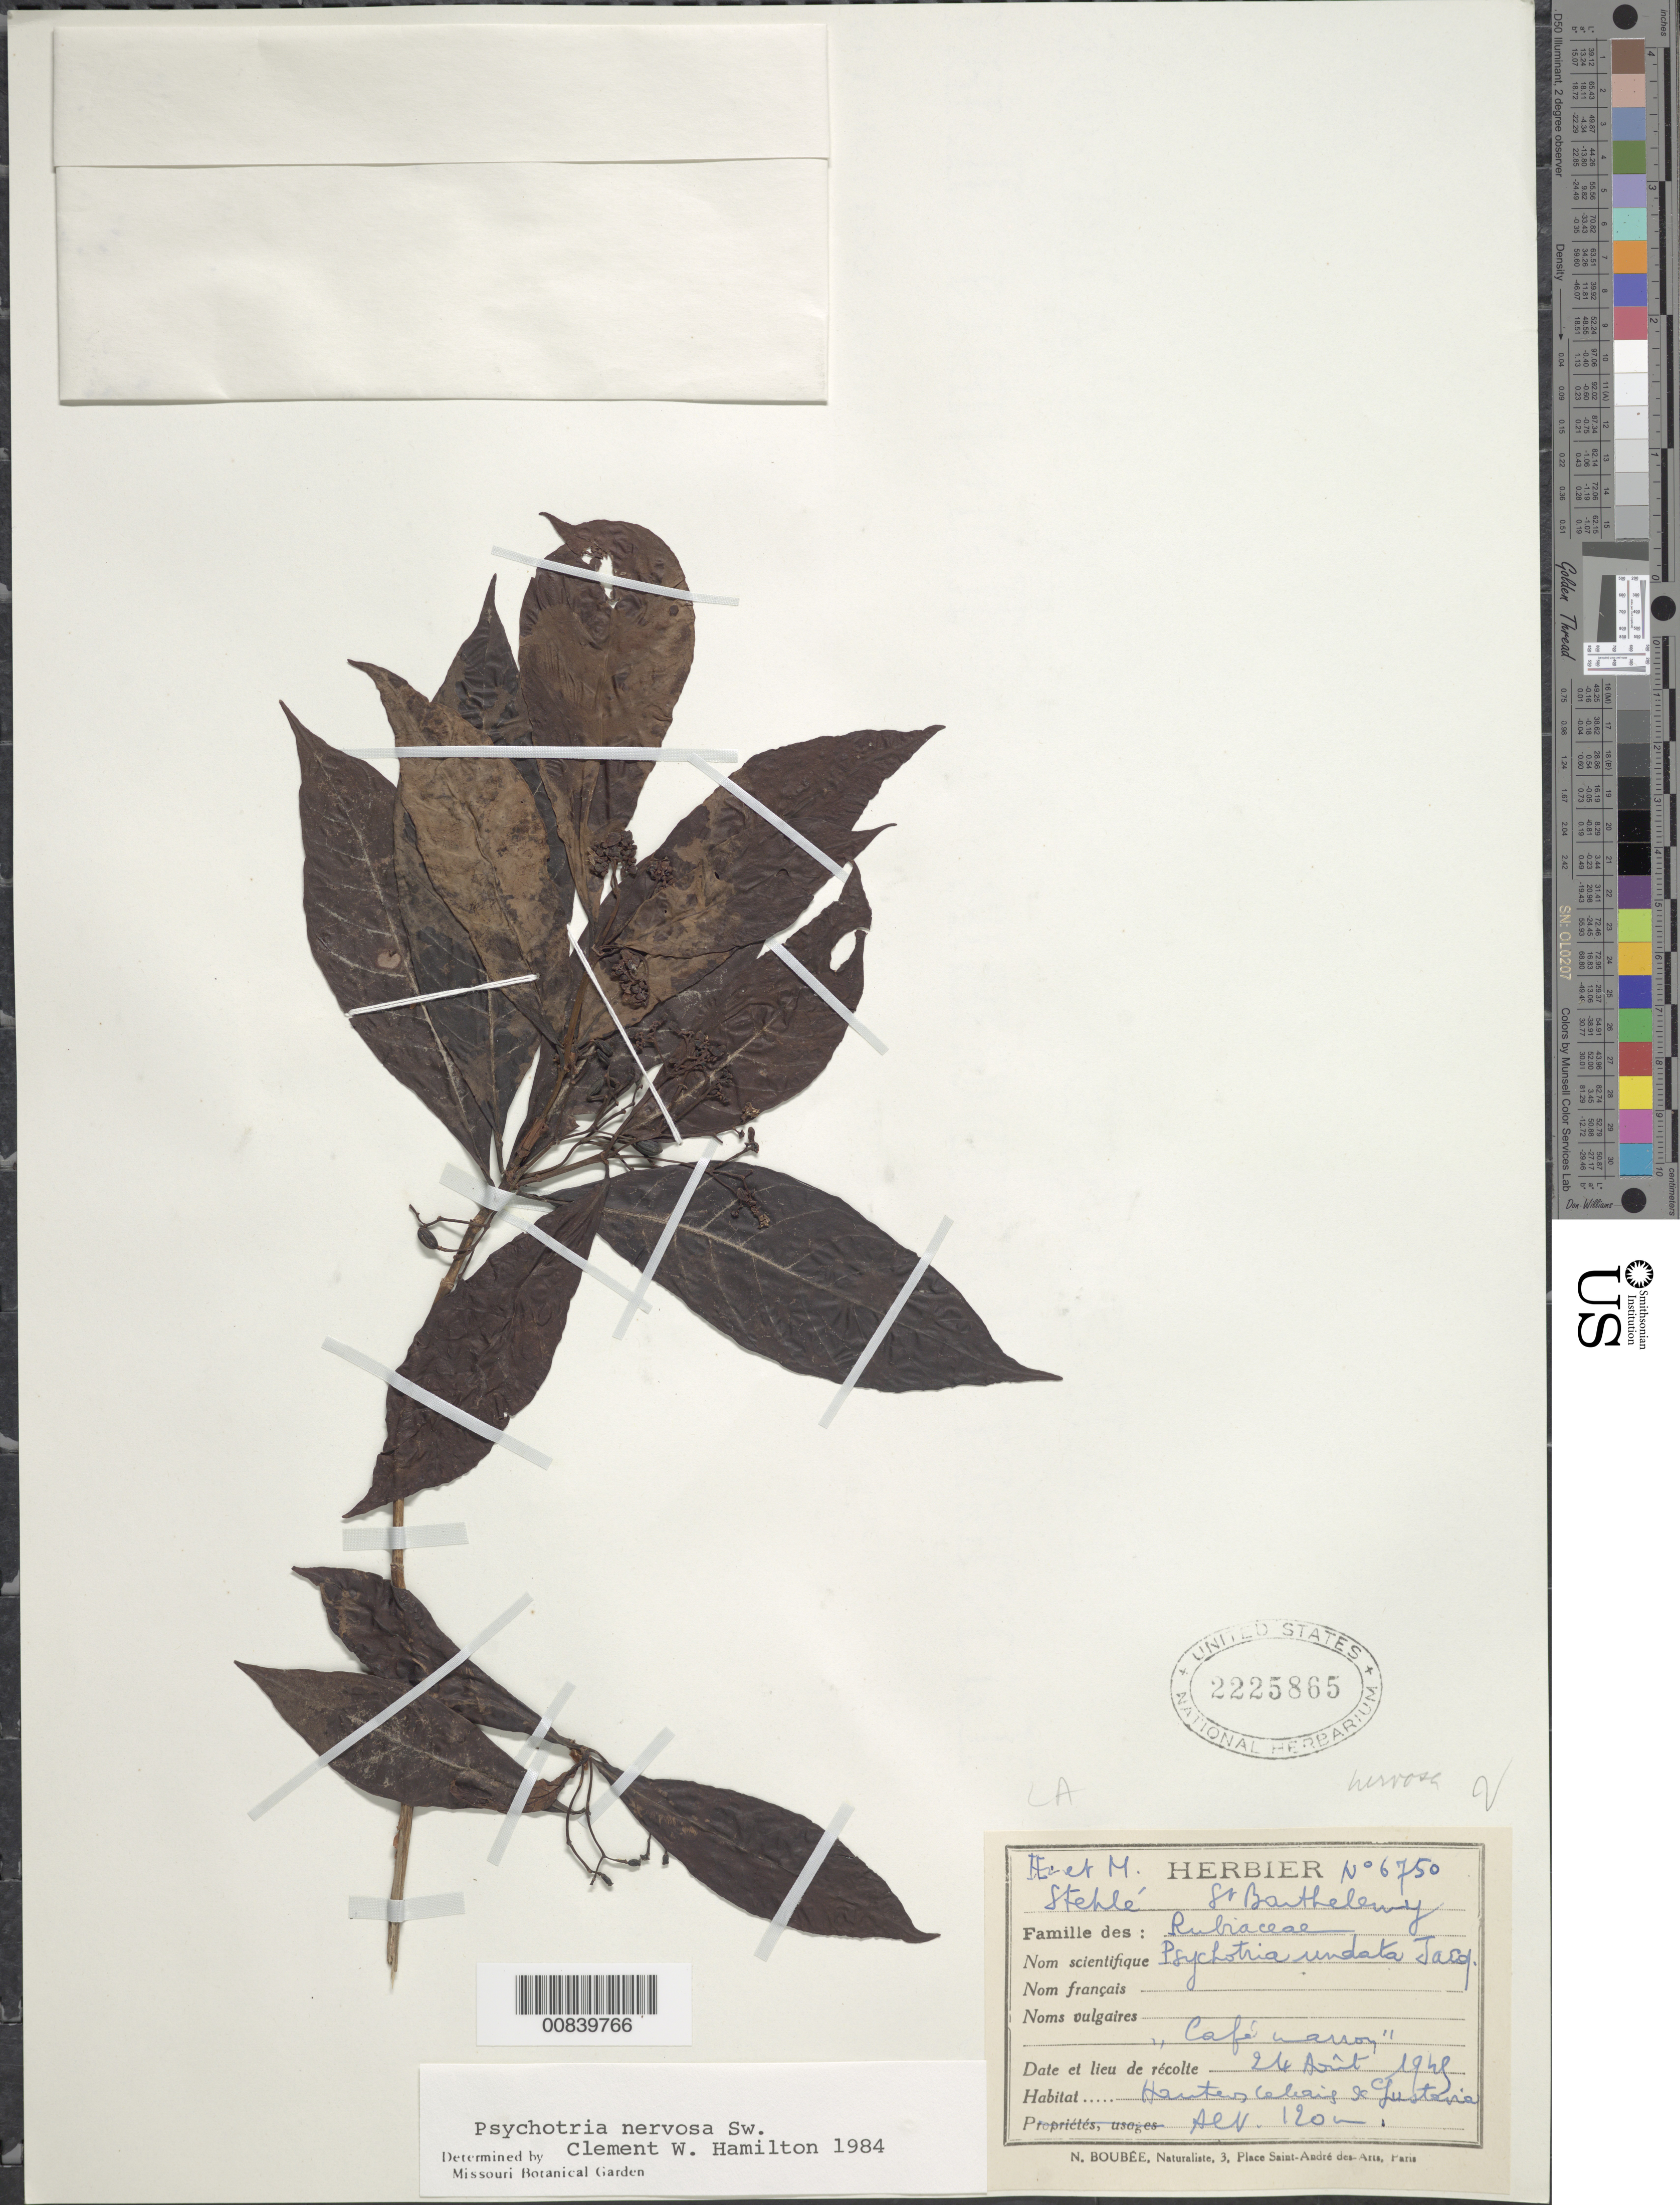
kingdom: Plantae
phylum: Tracheophyta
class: Magnoliopsida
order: Gentianales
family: Rubiaceae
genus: Psychotria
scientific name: Psychotria nervosa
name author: Sw.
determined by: Hamilton, C. W.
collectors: H. Stehlé & M. Stehlé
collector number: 6750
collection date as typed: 26 Aug 1949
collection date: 1949-08-26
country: Guadeloupe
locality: Hauteus (sp?) --- de Lustene (sp?)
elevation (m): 120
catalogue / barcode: US 2225865